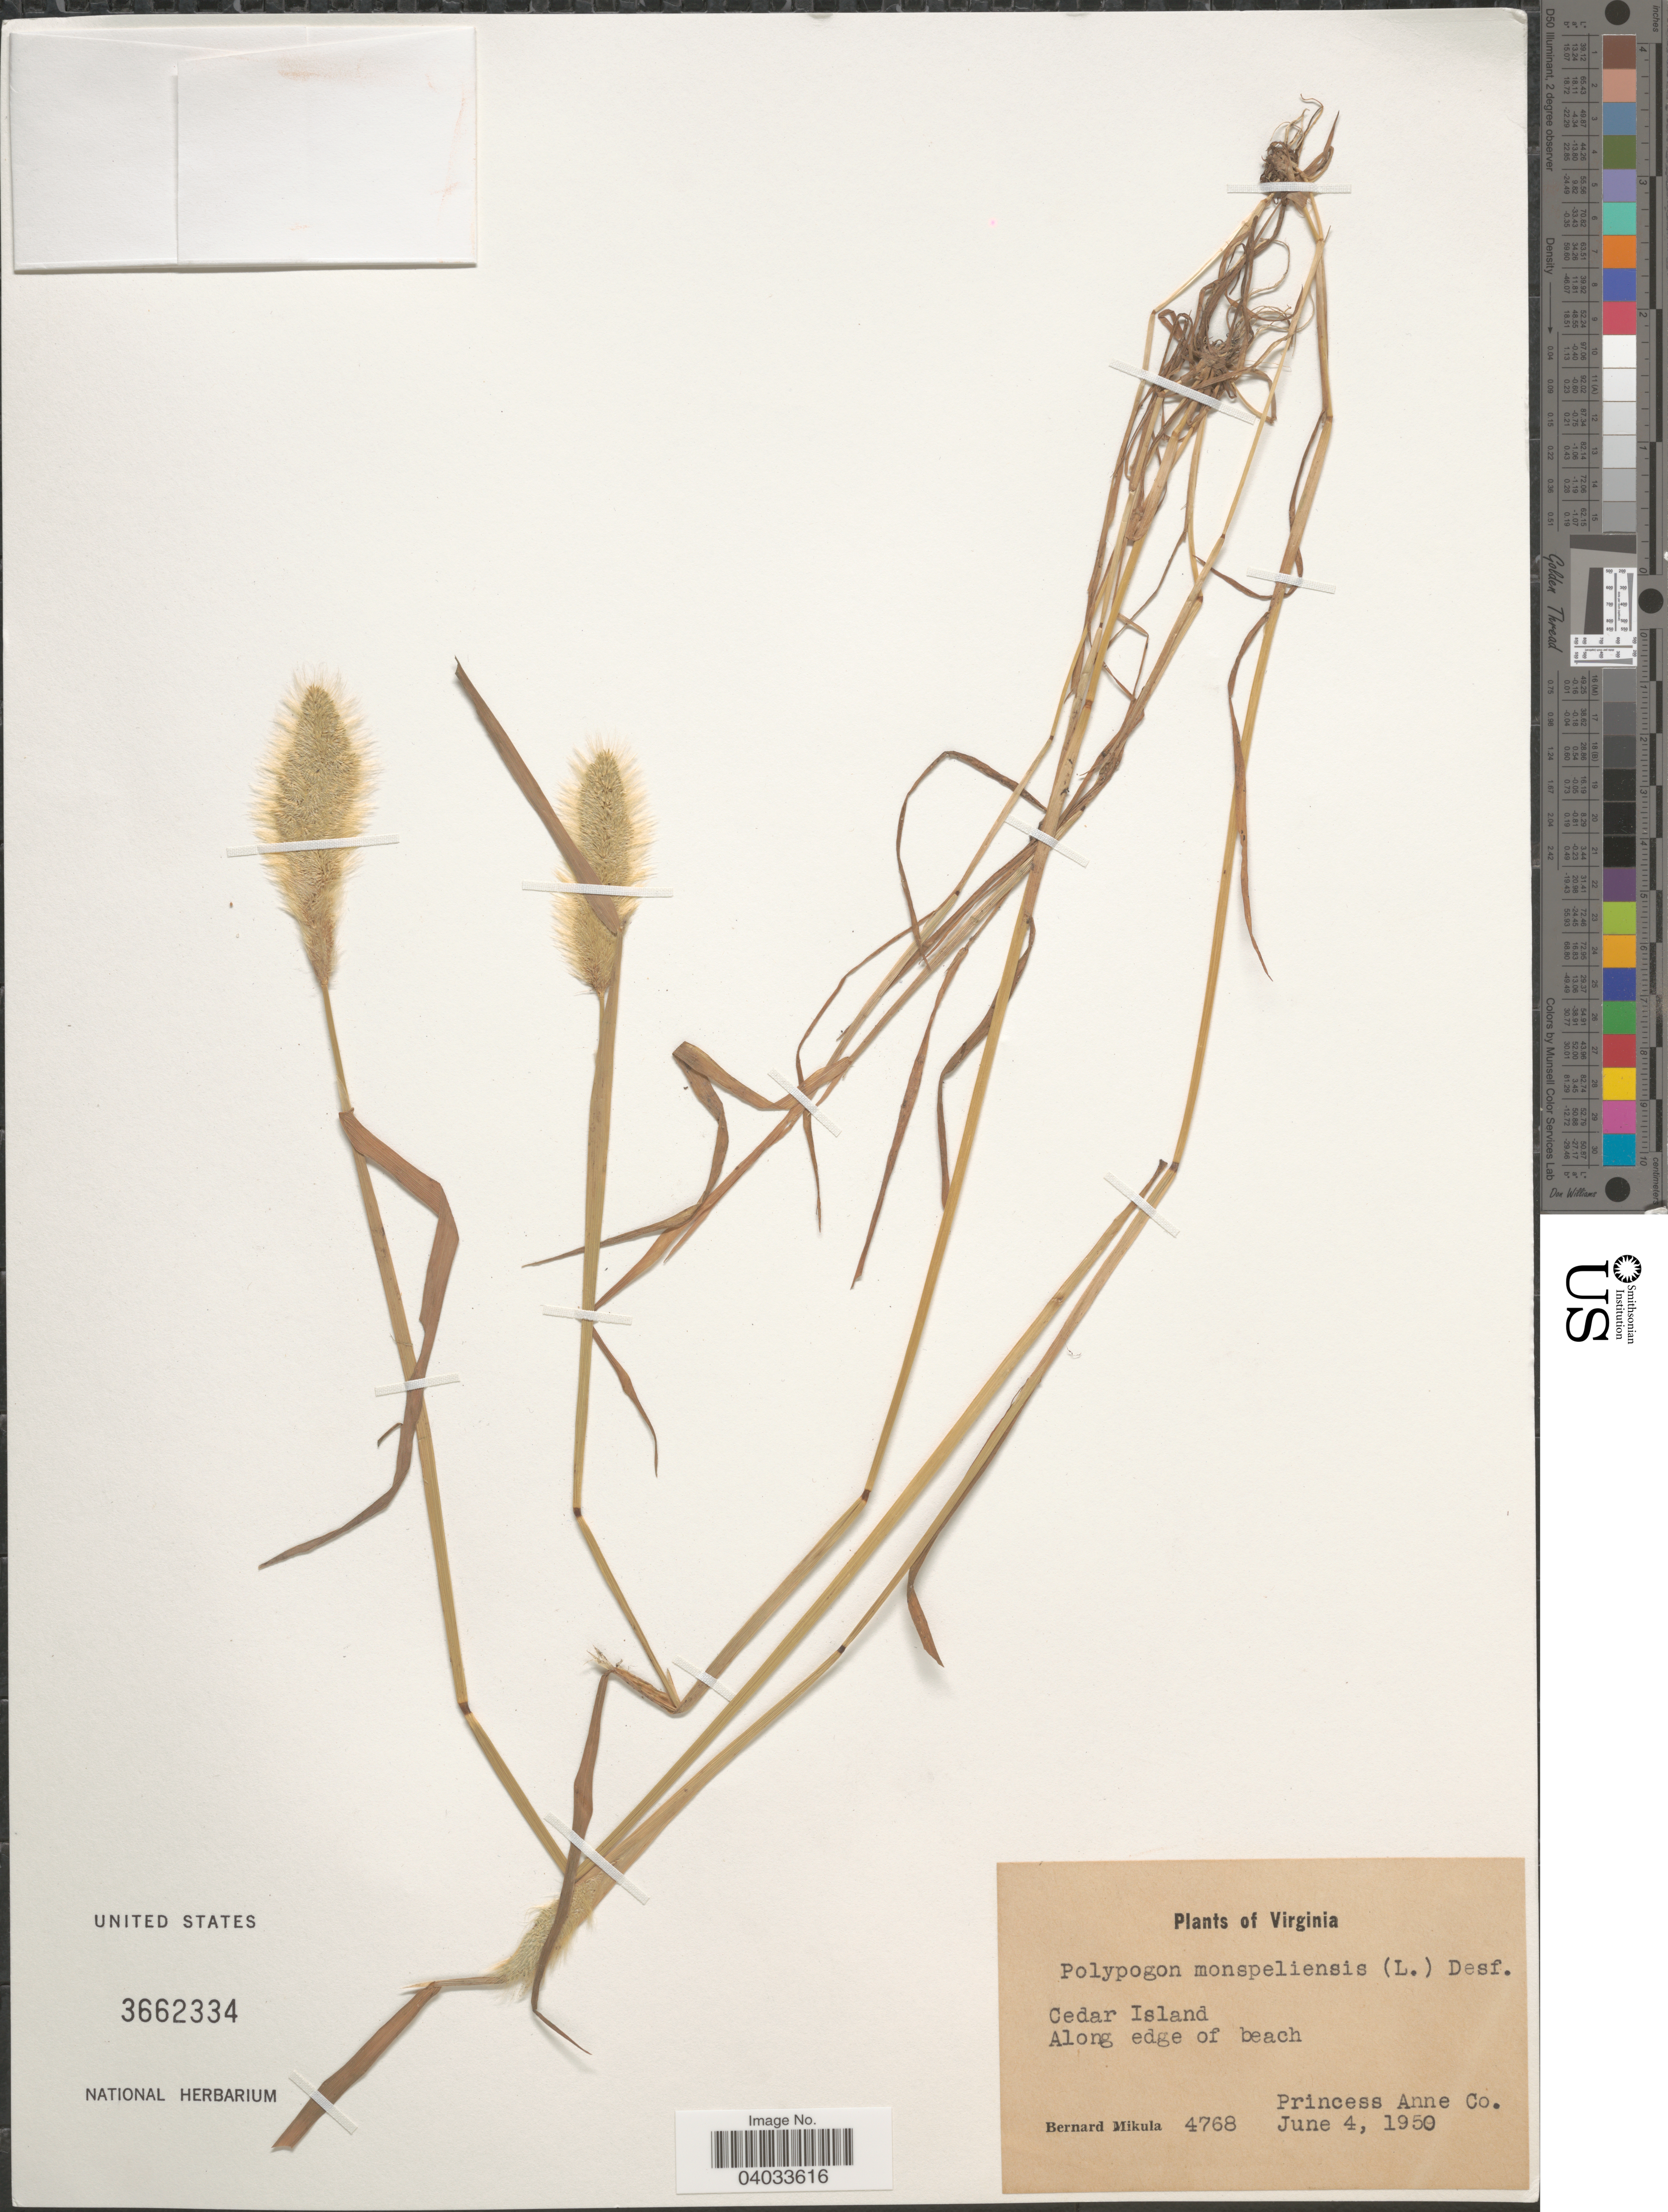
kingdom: Plantae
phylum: Tracheophyta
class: Liliopsida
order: Poales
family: Poaceae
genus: Polypogon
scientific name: Polypogon monspeliensis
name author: (L.) Desf.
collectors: B. Mikula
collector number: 4768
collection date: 1950-06-04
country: United States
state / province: Virginia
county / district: City of Virginia Beach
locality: Cedar Island. Along edge of beach. (Princess Anne Co.= historic county name)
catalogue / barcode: US 3662334